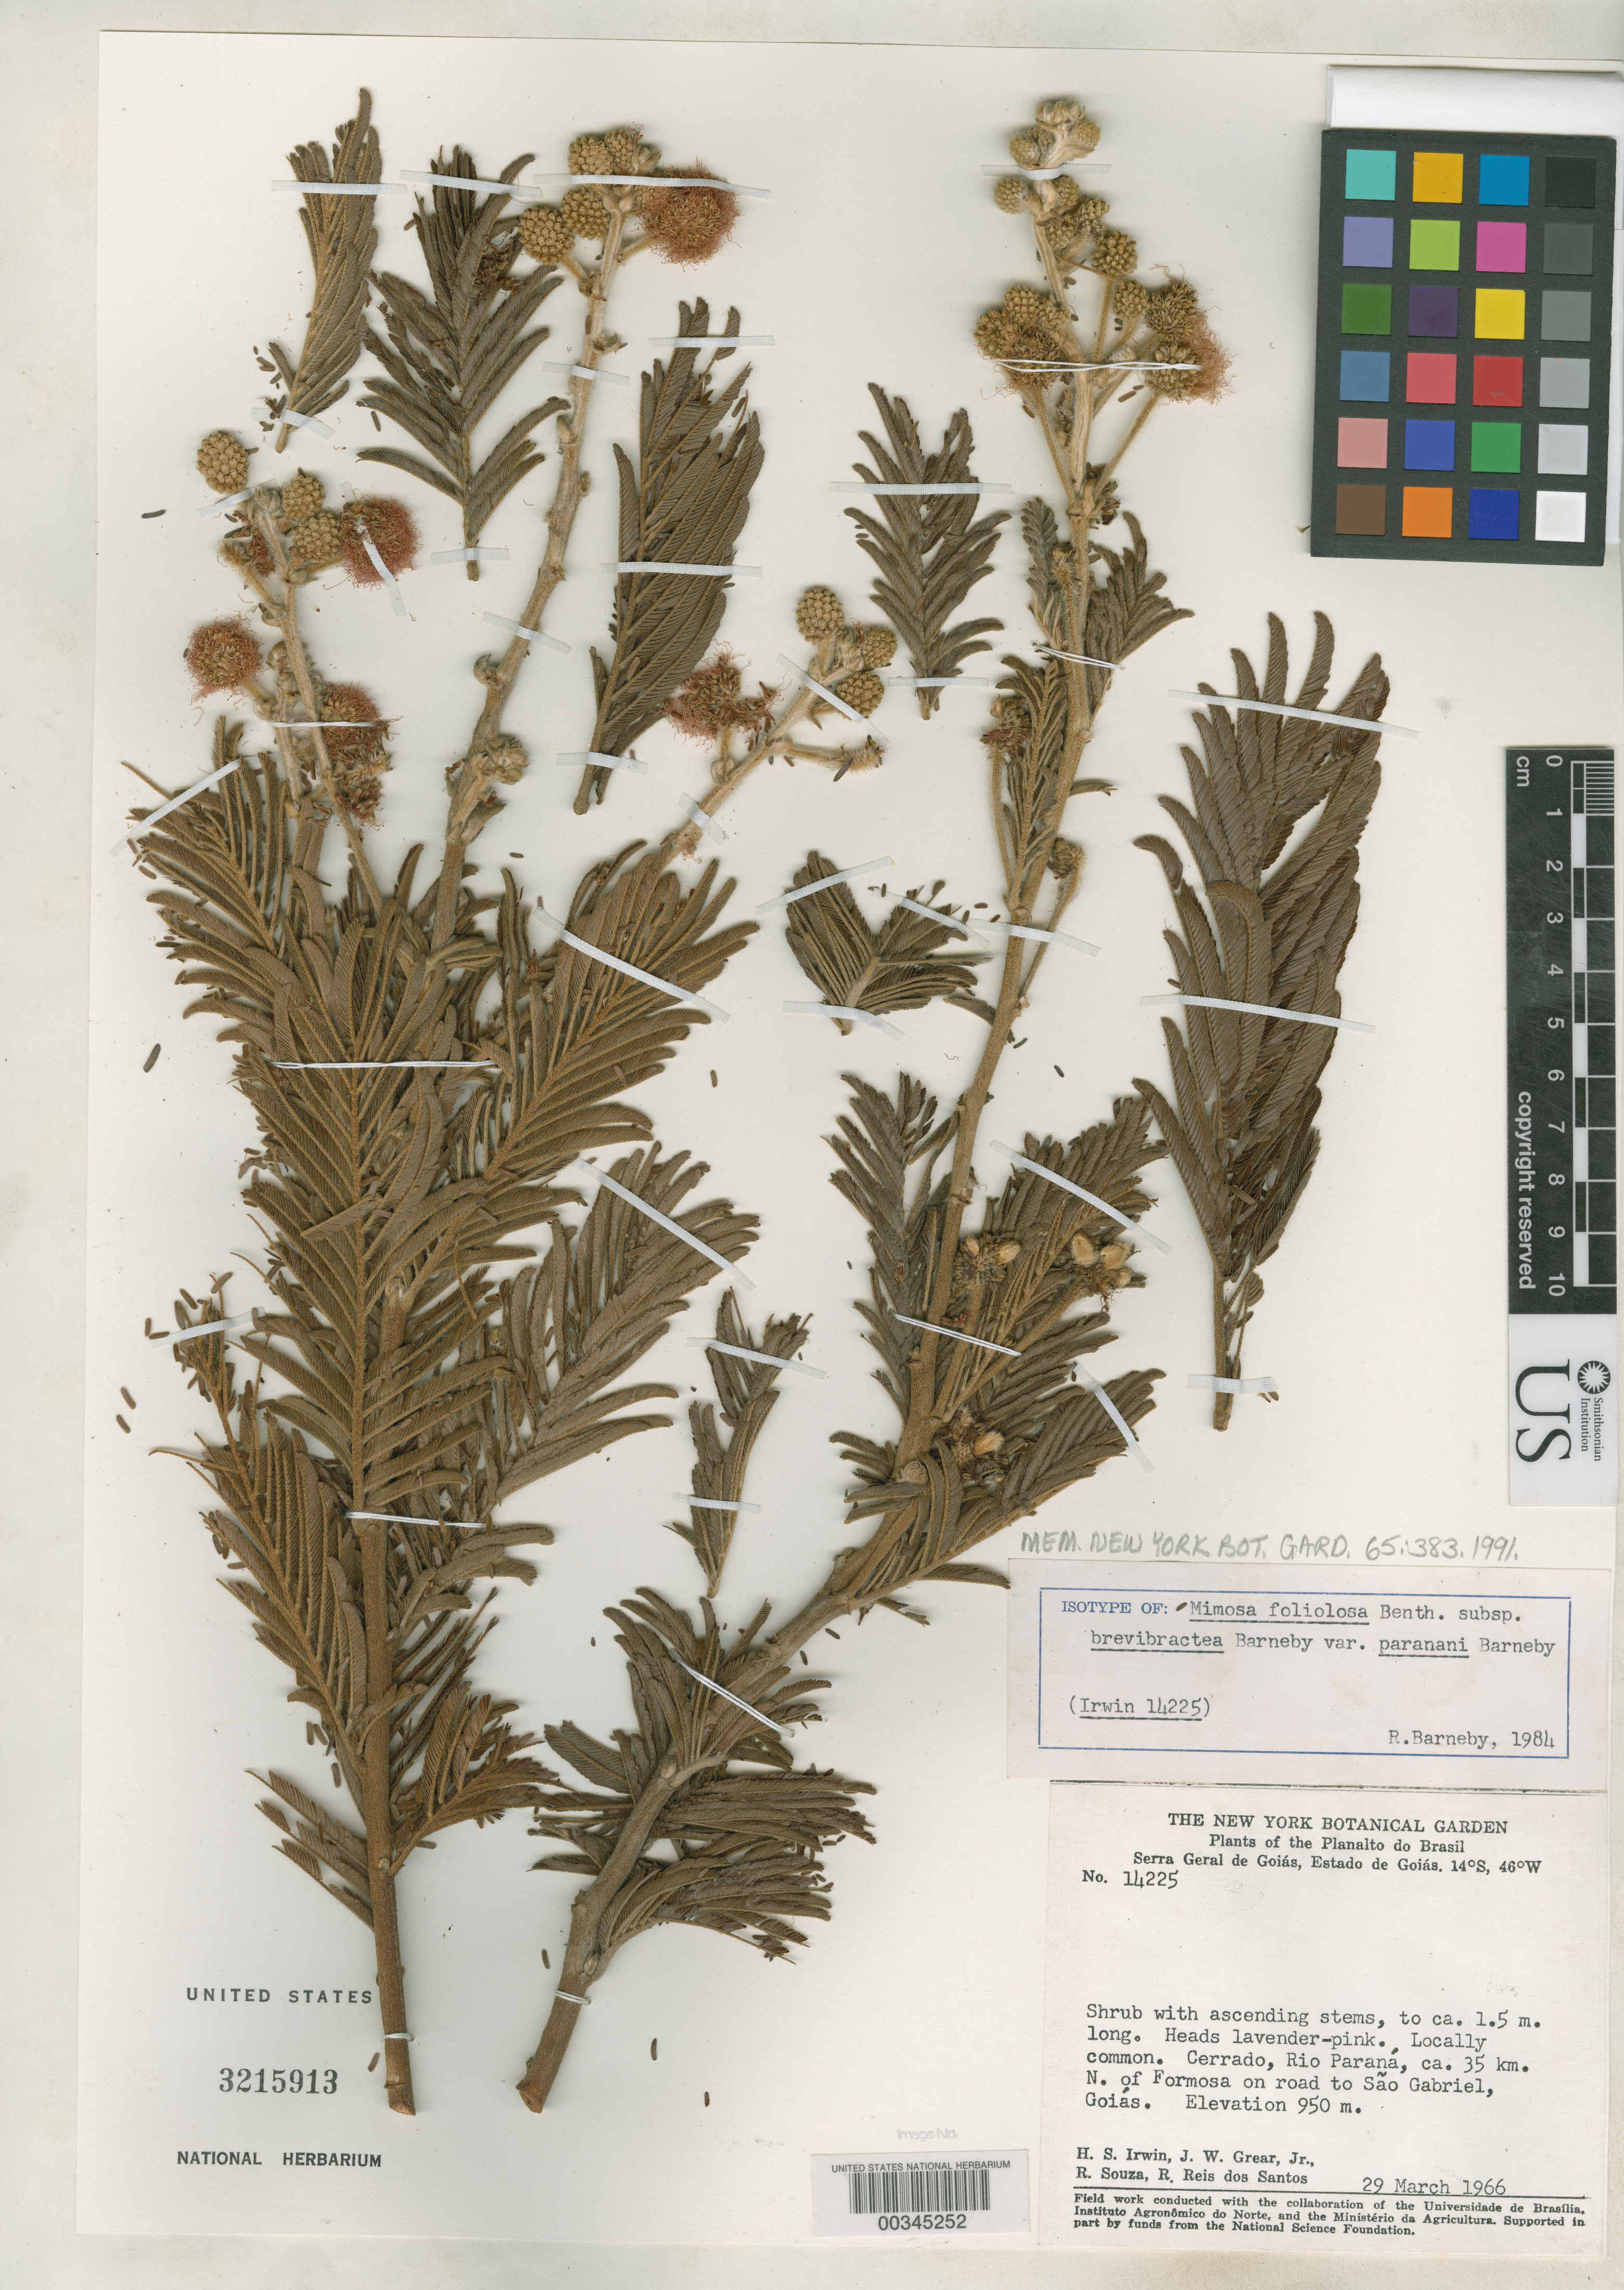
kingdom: Plantae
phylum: Tracheophyta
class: Magnoliopsida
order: Fabales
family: Fabaceae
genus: Mimosa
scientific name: Mimosa foliolosa subsp. brevibractea var. paranani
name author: Barneby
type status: Isotype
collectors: H. Irwin, J. W. Grear, R. Souza & R. G. P. Santos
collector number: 14225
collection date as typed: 29 Mar 1966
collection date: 1966-03-29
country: Brazil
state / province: Goiás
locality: Serra Geral de Goias, Rio Parana, ca. 35 km N of Formosa on road to Sao Gabriel.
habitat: Cerrado.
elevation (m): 950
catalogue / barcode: US 3215913